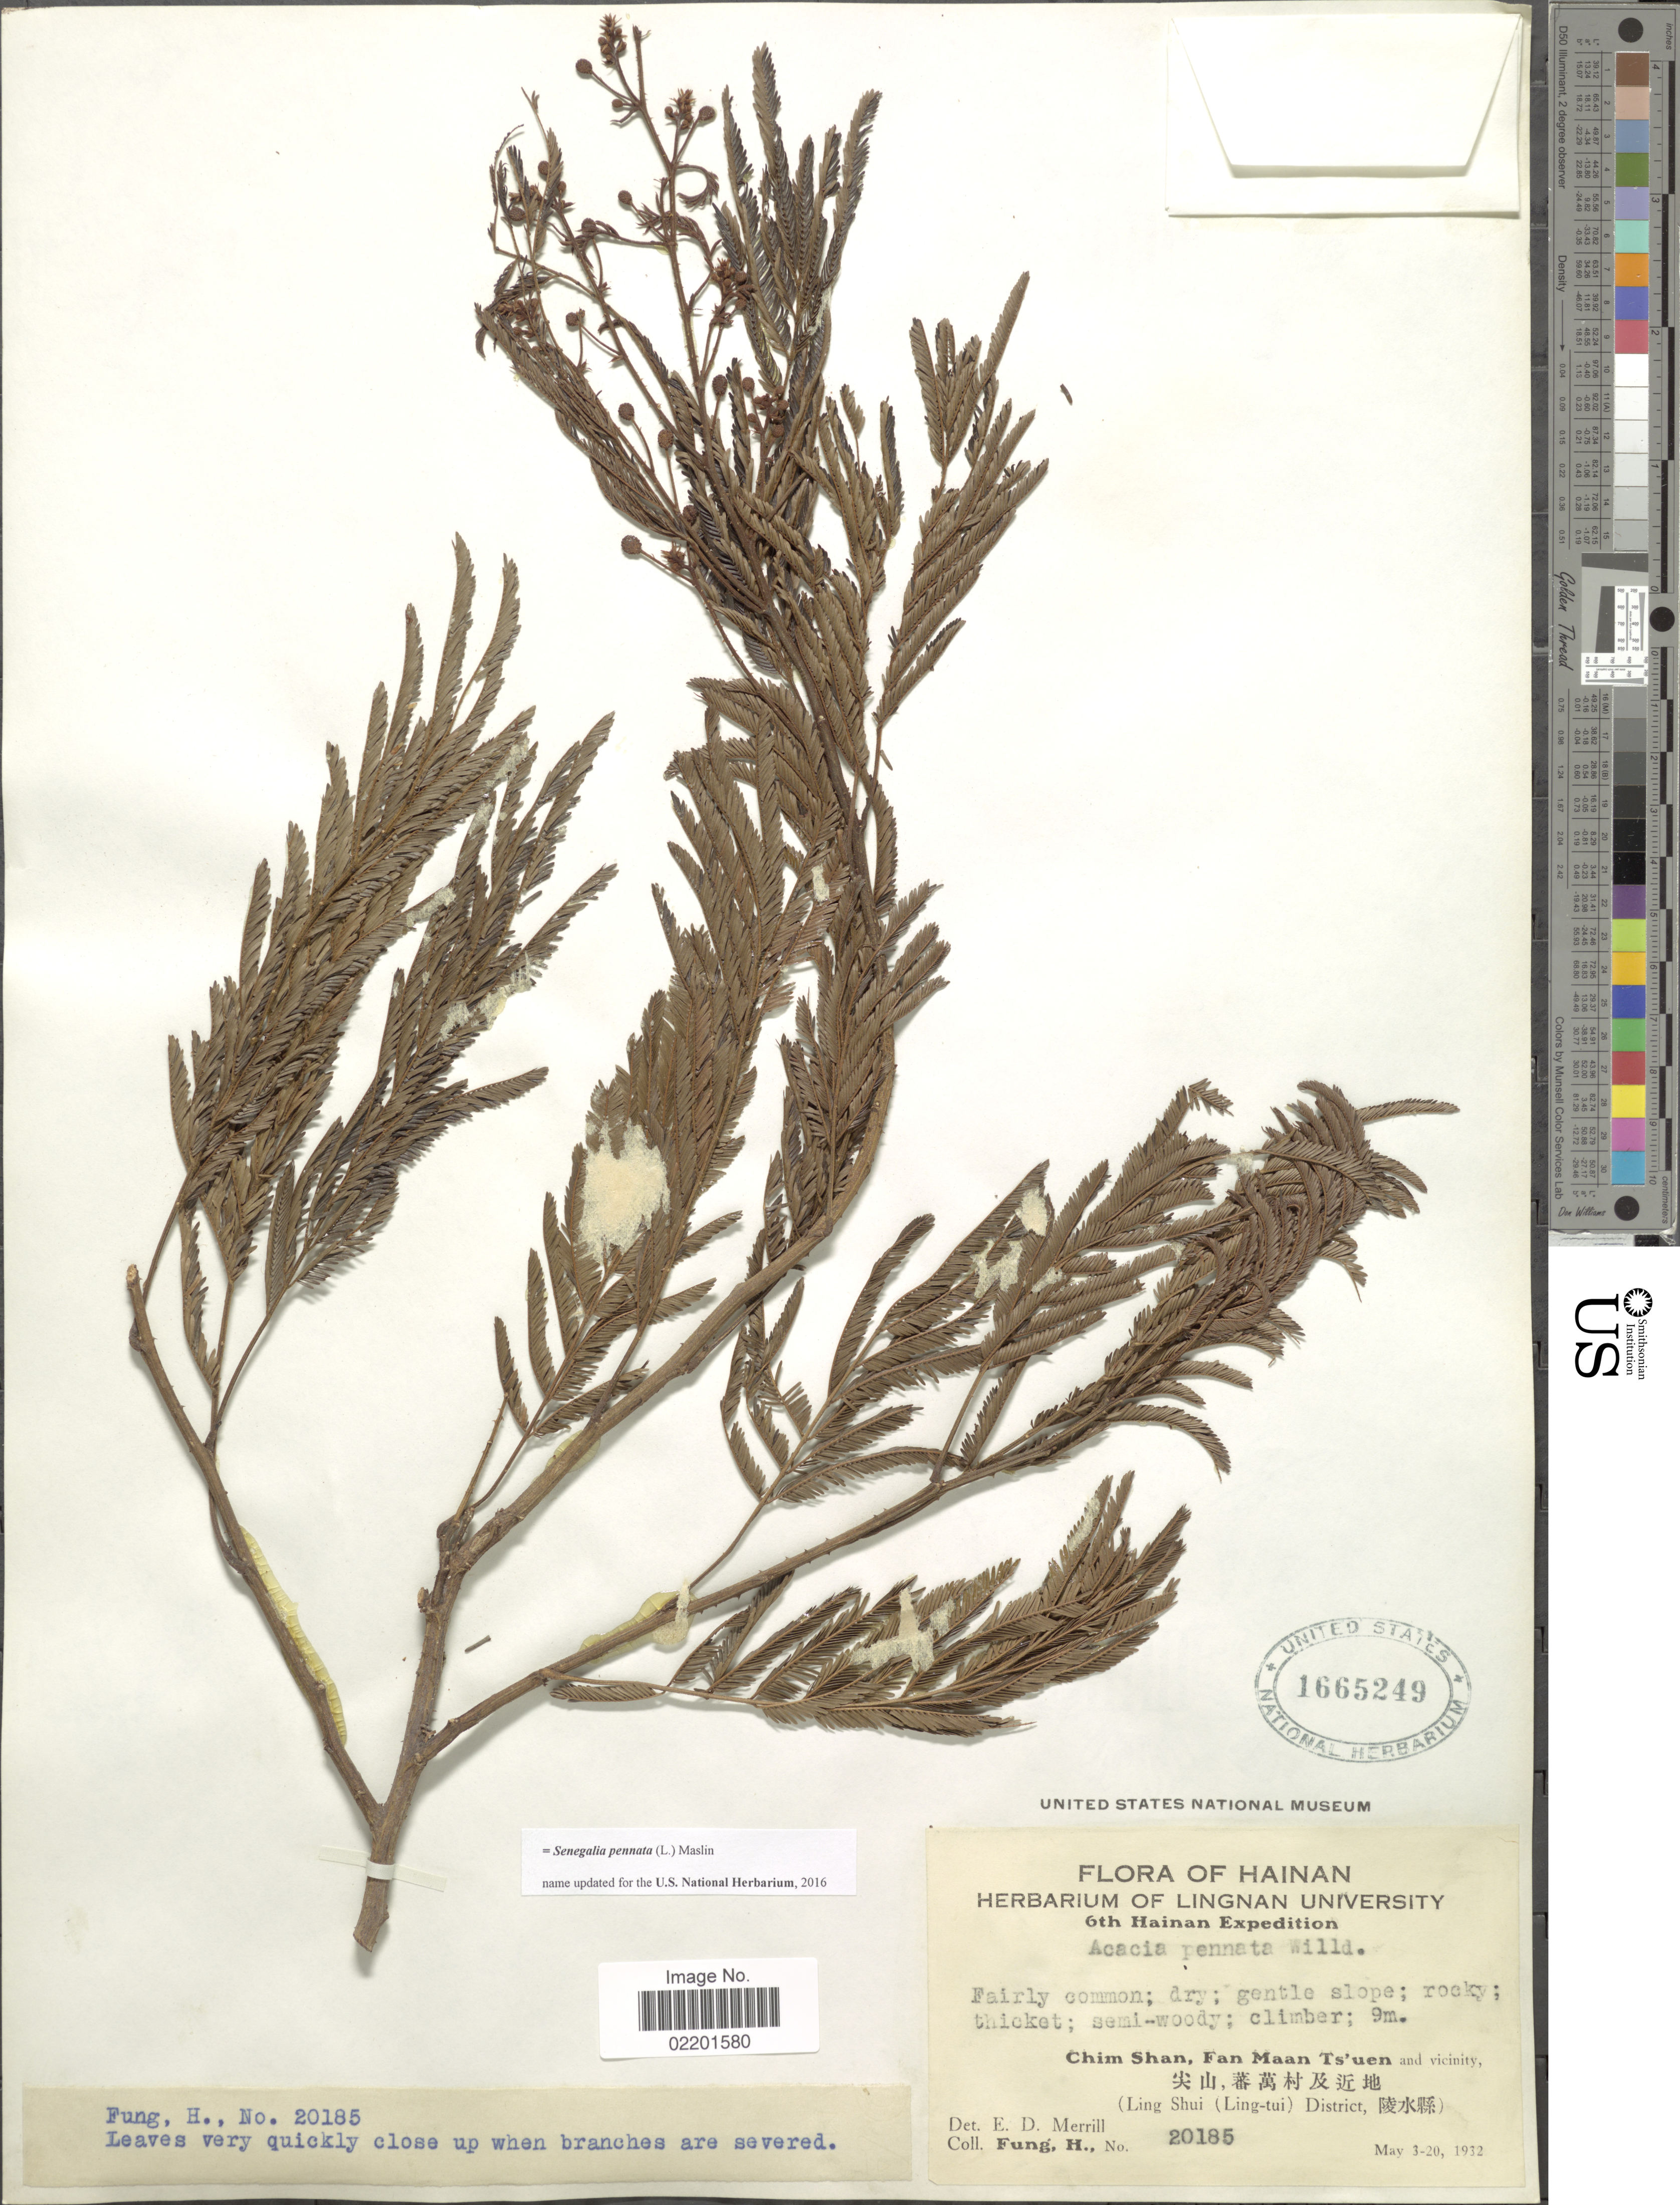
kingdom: Plantae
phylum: Tracheophyta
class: Magnoliopsida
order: Fabales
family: Fabaceae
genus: Senegalia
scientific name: Senegalia pennata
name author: (L.) Maslin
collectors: H. Fung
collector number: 20185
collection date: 1932-05-03/1932-05-20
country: China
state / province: Hainan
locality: Hainan, Chim Shan, Fan Maan Ts'uen and vicinity, (Ling Shui (Ling-tui) District, X).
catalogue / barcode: US 1665249